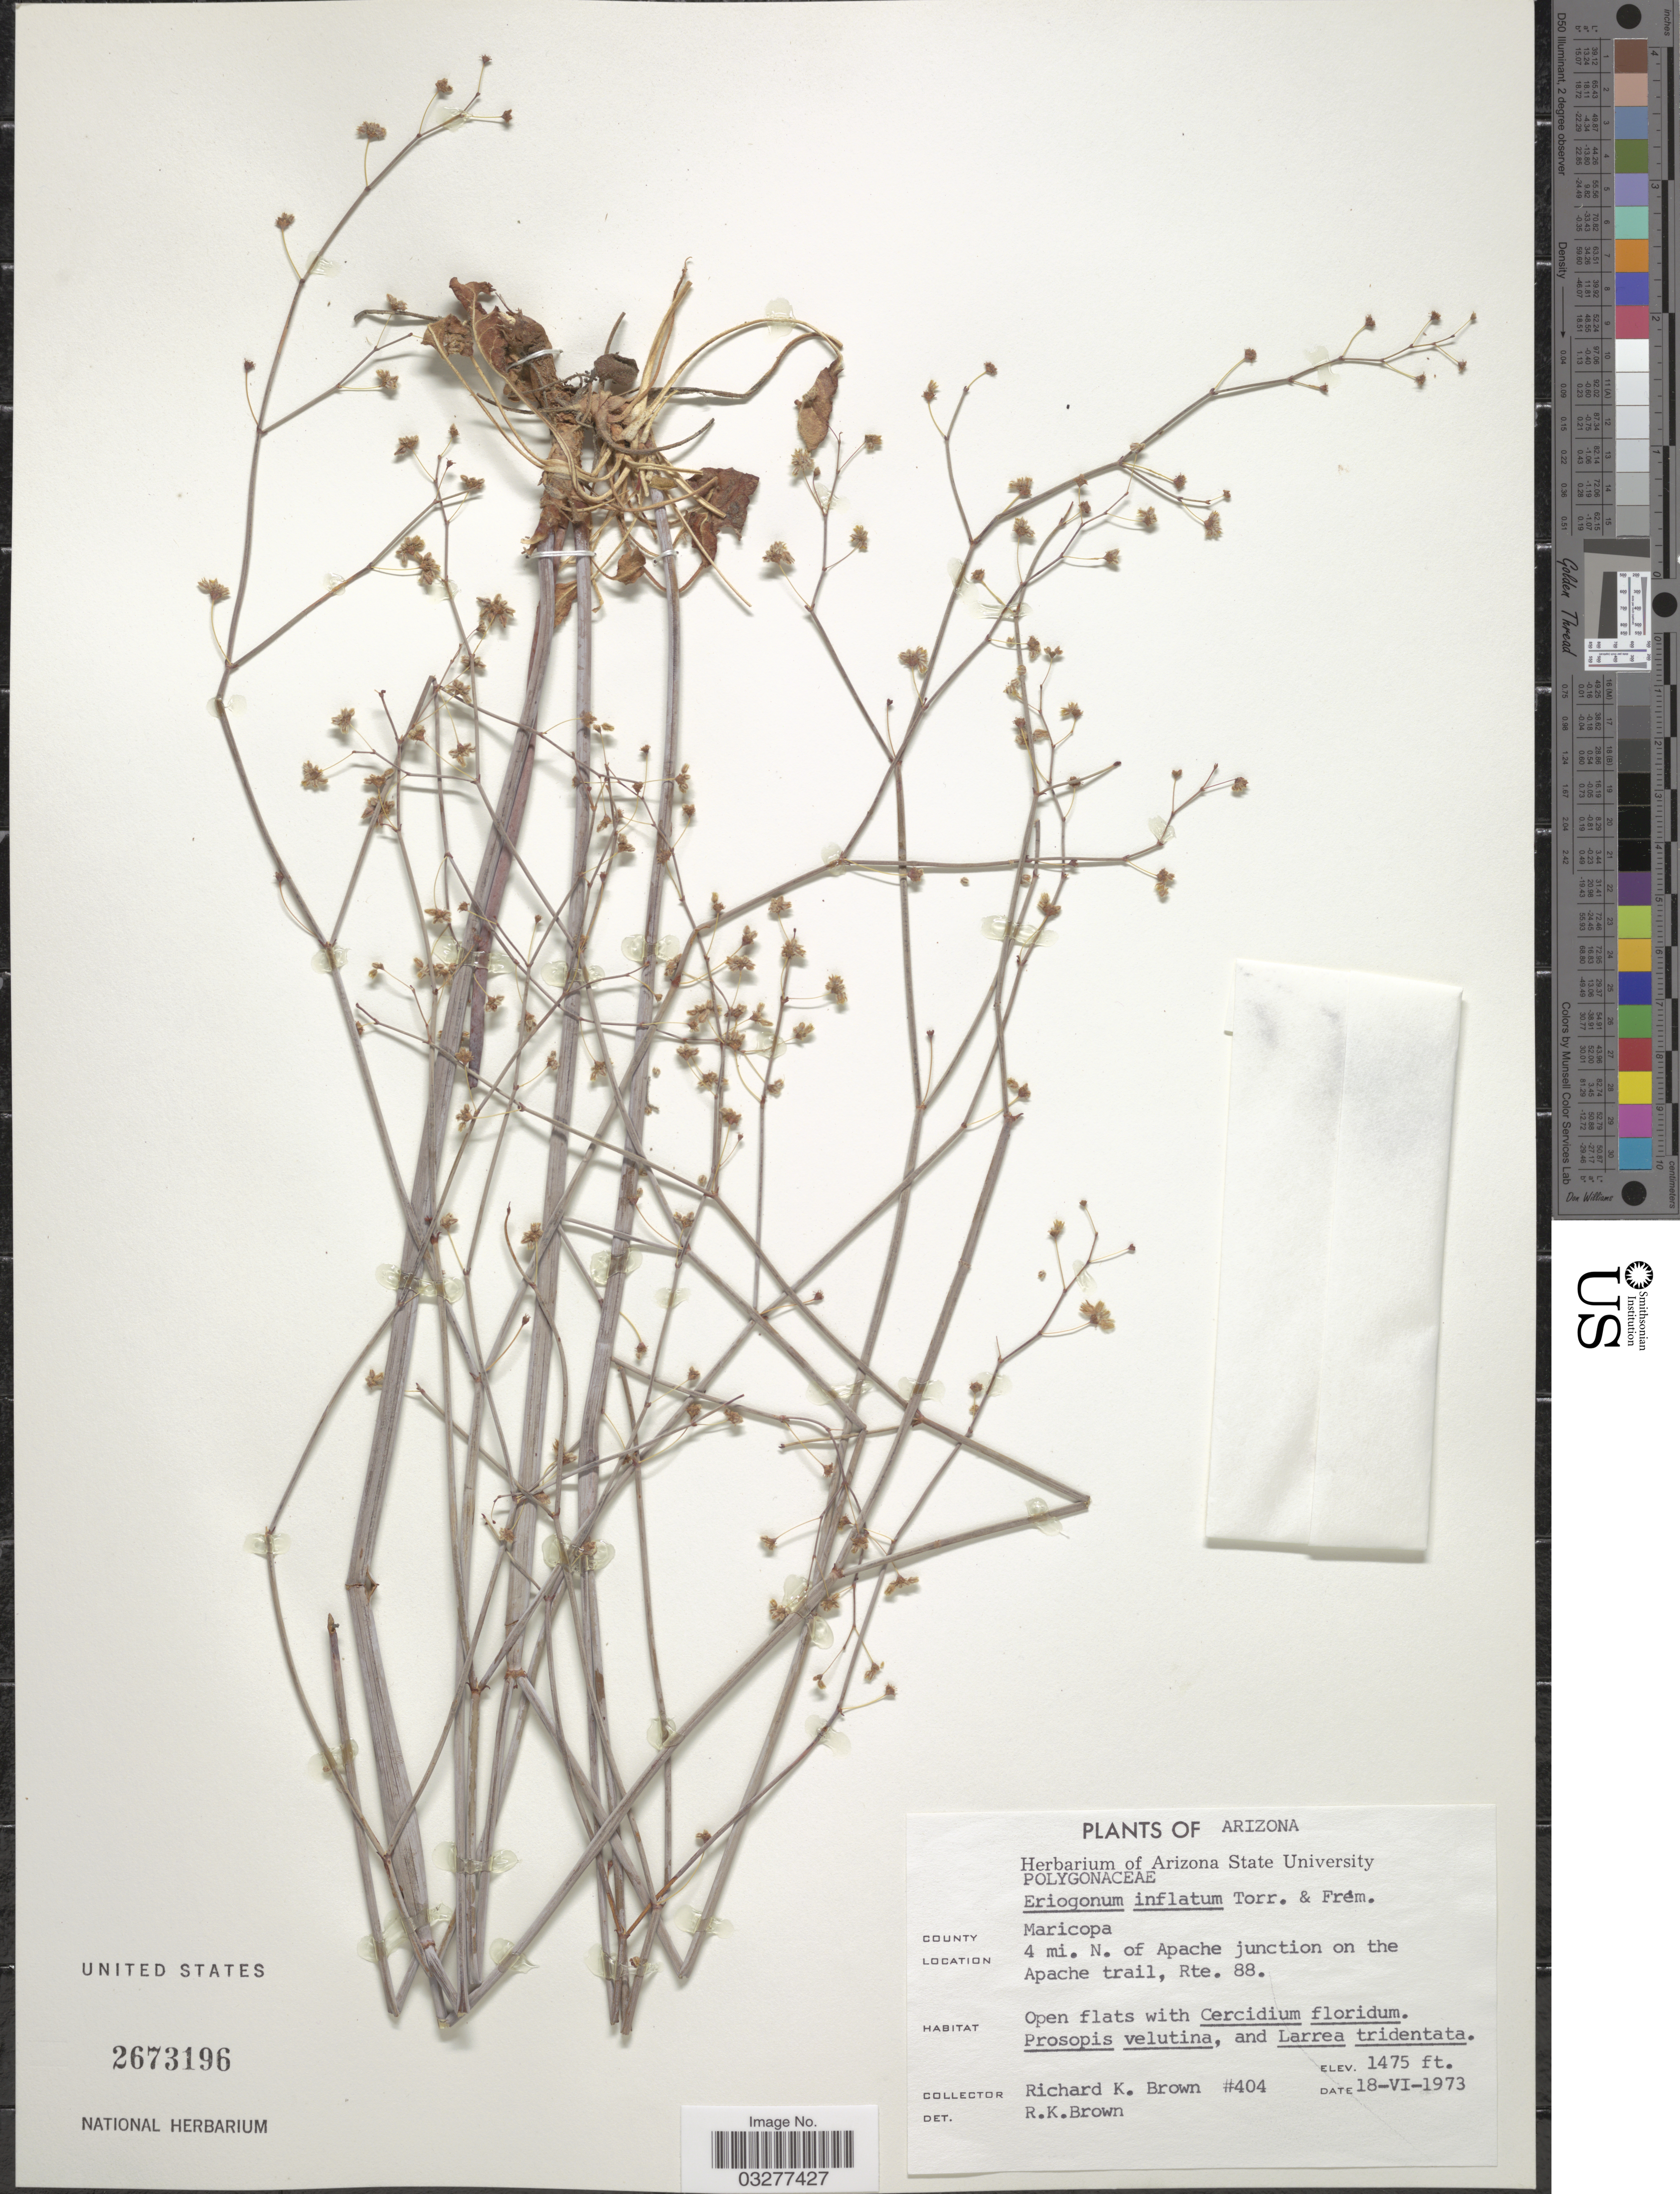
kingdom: Plantae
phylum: Tracheophyta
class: Magnoliopsida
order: Caryophyllales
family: Polygonaceae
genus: Eriogonum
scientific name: Eriogonum inflatum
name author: Torr. & Frém.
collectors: R. K. Brown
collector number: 404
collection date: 1973-06-18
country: United States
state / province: Arizona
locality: County Maricopa. 4 mi. N. of Apache junction on the Apache trail, Rte. 88.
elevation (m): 450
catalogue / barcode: US 2673196